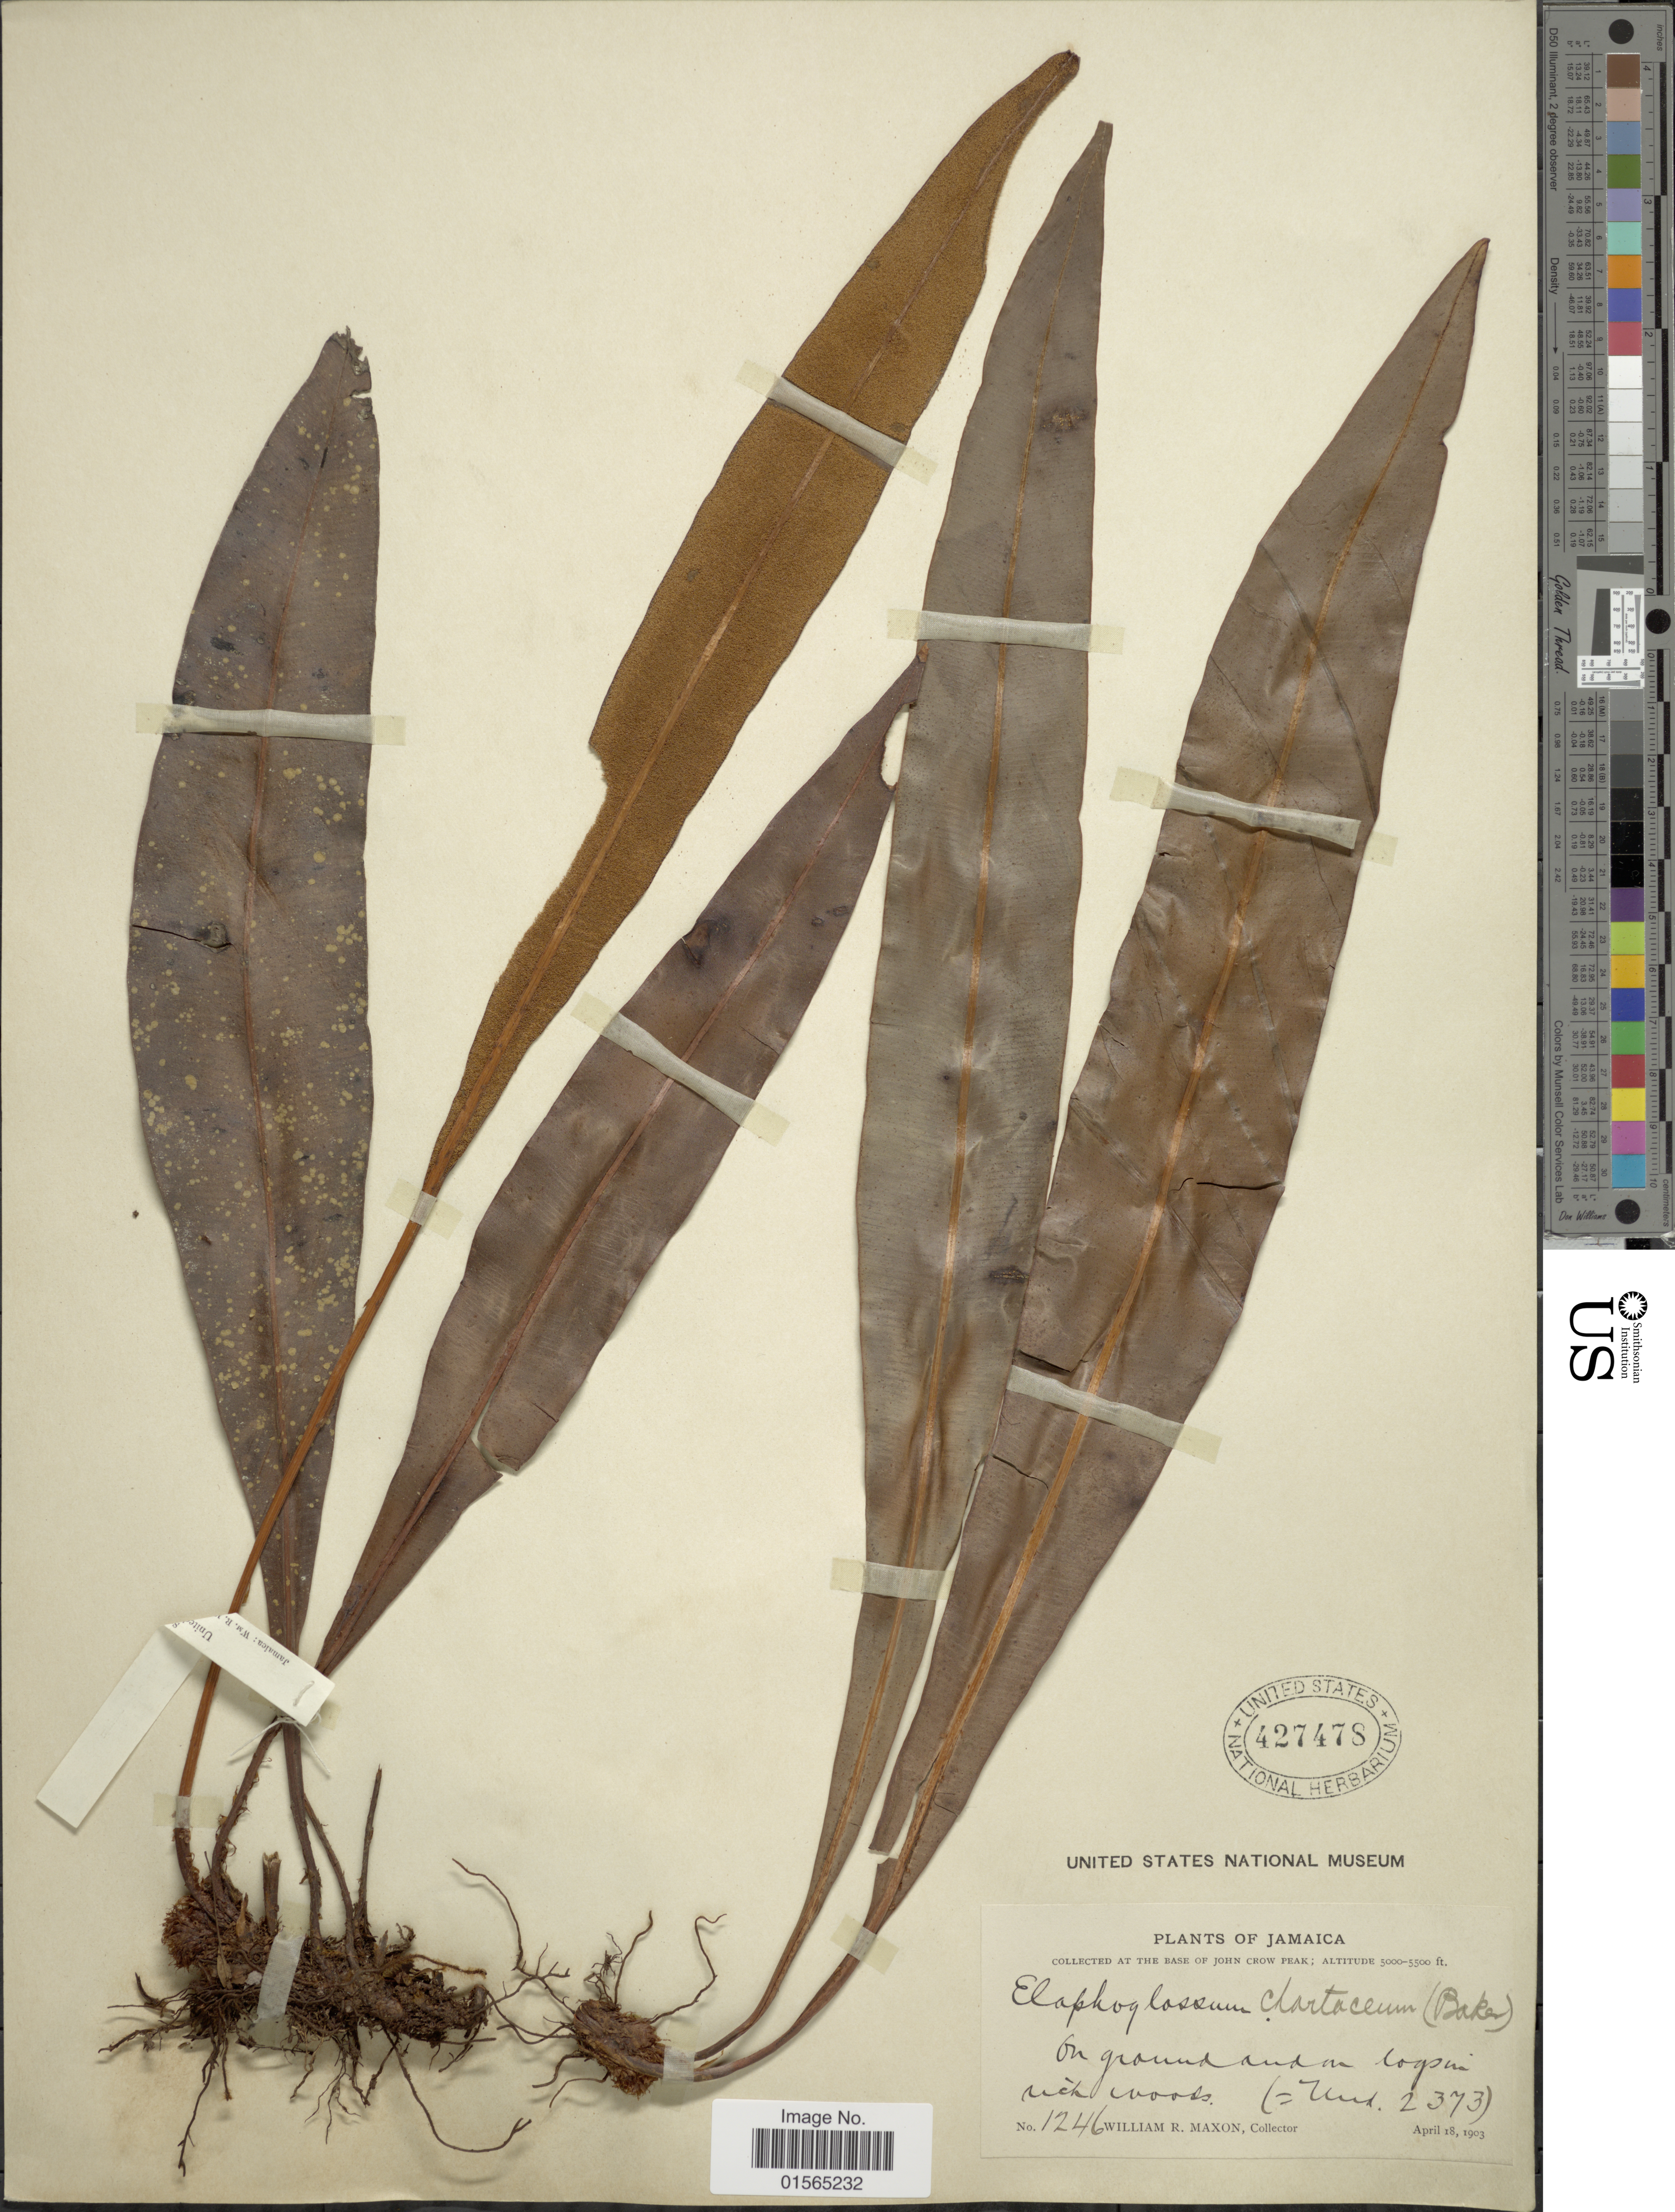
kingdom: Plantae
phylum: Tracheophyta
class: Polypodiopsida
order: Polypodiales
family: Dryopteridaceae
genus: Elaphoglossum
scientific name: Elaphoglossum chartaceum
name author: (Baker ex Jenman) C. Chr.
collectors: W. R. Maxon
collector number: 1246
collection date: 1903-04-18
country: Jamaica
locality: Base of John Crow Peak,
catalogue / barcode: US 427478